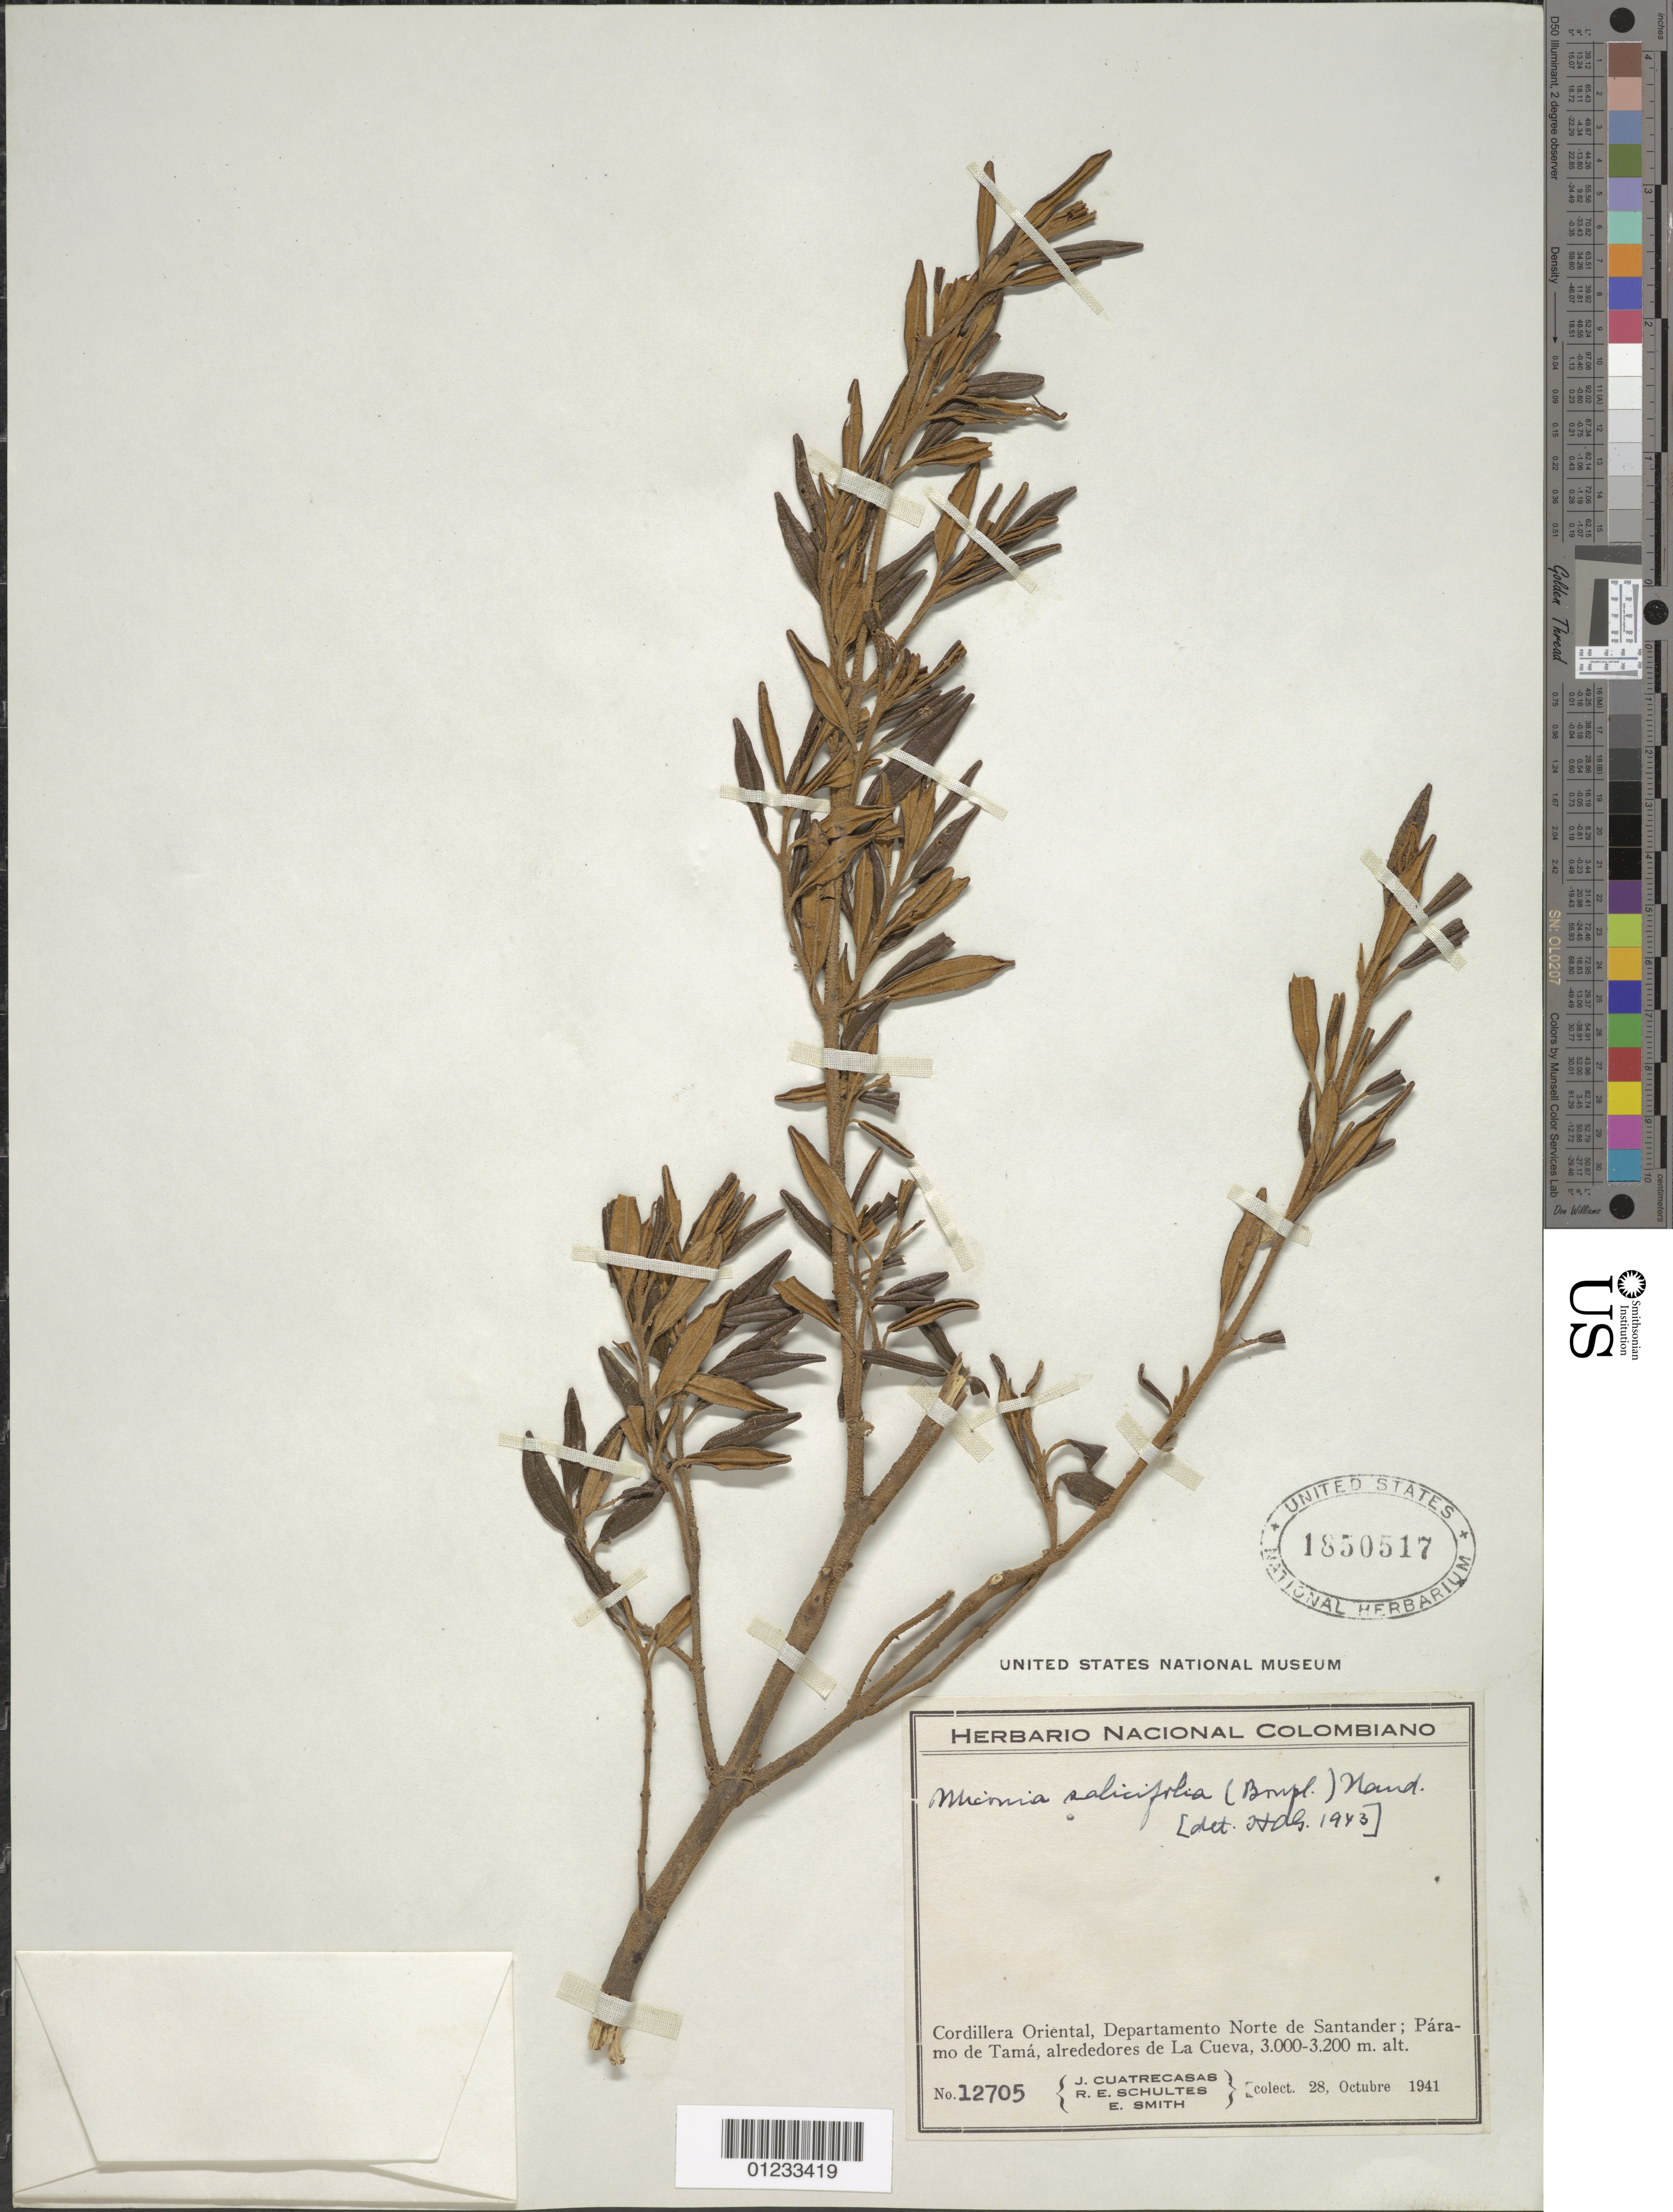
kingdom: Plantae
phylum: Tracheophyta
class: Magnoliopsida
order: Myrtales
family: Melastomataceae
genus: Miconia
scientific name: Miconia salicifolia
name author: (Bonpl.) Naudin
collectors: J. Cuatrecasas, R. E. Schultes & C. E. Smith Jr.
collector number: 12705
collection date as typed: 28 Oct 1941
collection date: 1941-10-28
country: Colombia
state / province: Norte de Santander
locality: Cordillera Oriental, Páramo de Tama, Alrededores de La Cueva.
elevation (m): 3000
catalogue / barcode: US 1850517